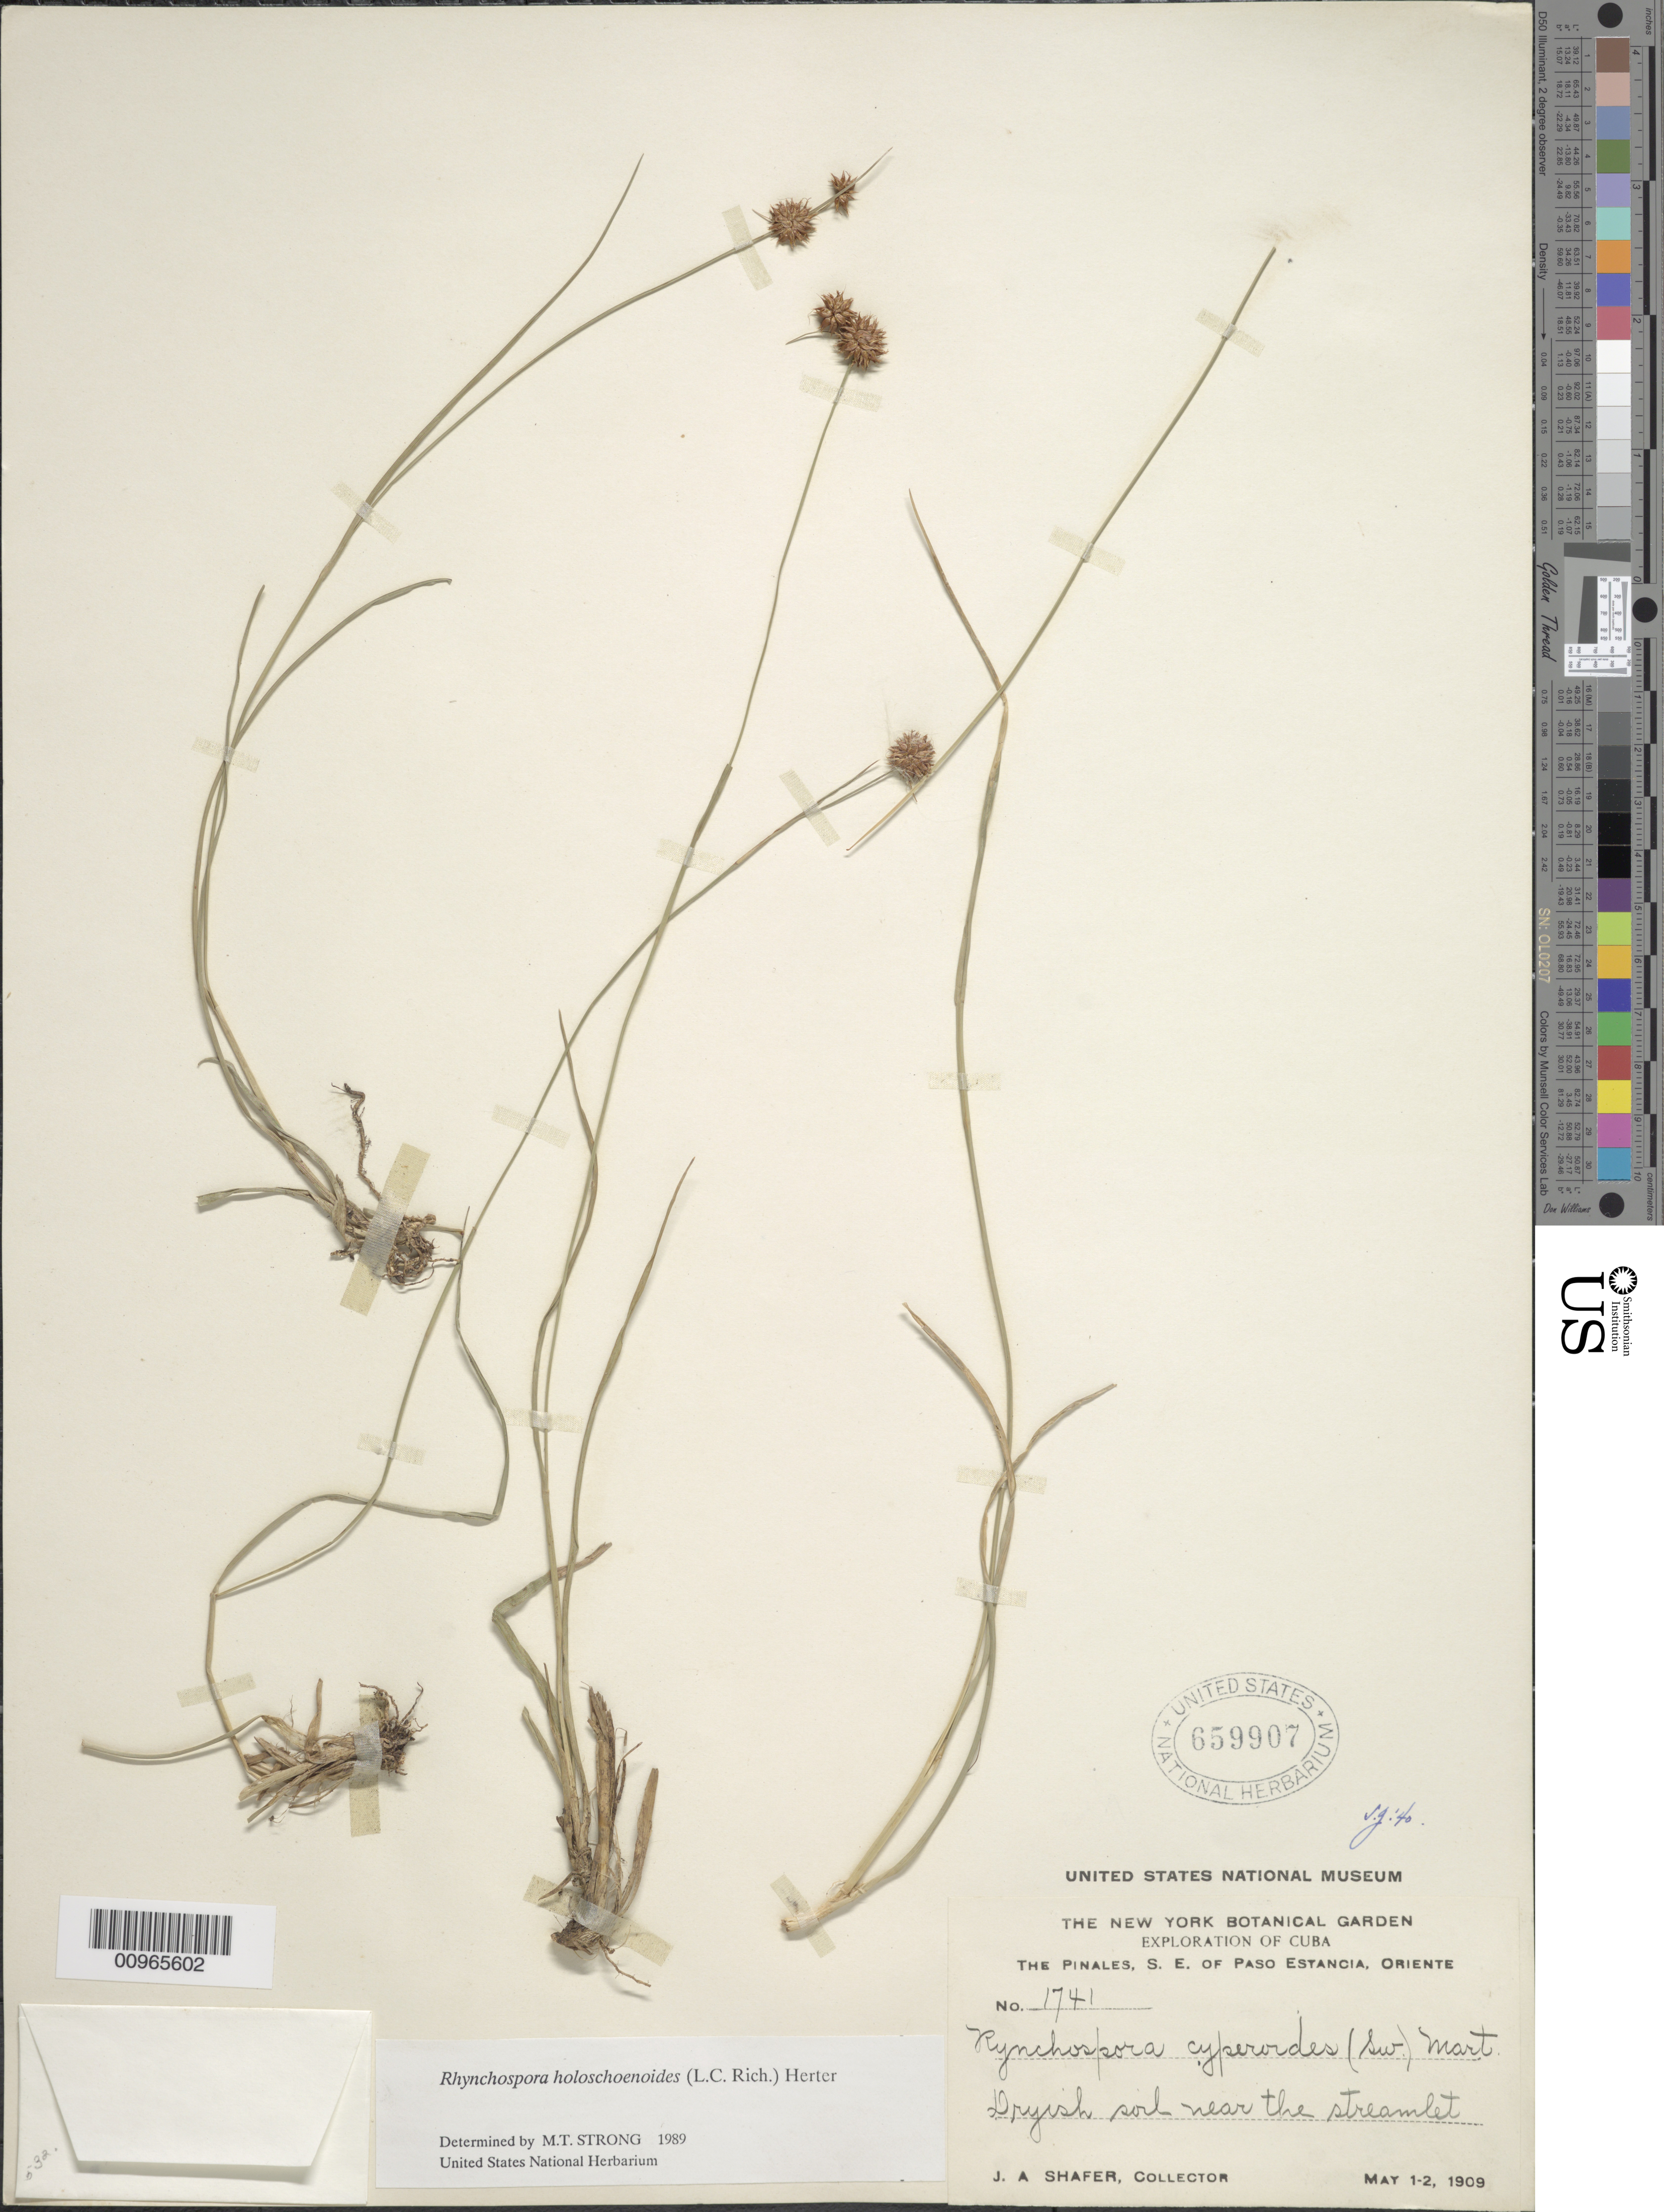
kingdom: Plantae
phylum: Tracheophyta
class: Liliopsida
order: Poales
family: Cyperaceae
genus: Rhynchospora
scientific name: Rhynchospora holoschoenoides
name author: (Rich.) Herter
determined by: Strong, M. T., (US), Smithsonian Institution - National Museum of Natural History (UNITED STATES)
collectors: J. A. Shafer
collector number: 1741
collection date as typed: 01 May 1909 to 02 May 1909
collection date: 1909-05-01/1909-05-02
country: Cuba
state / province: Granma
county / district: Dry forest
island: Cuba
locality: The Pinales, SE of Paso Estancia, near the streamlett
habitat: Dryish soil near the streamlet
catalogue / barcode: US 659907